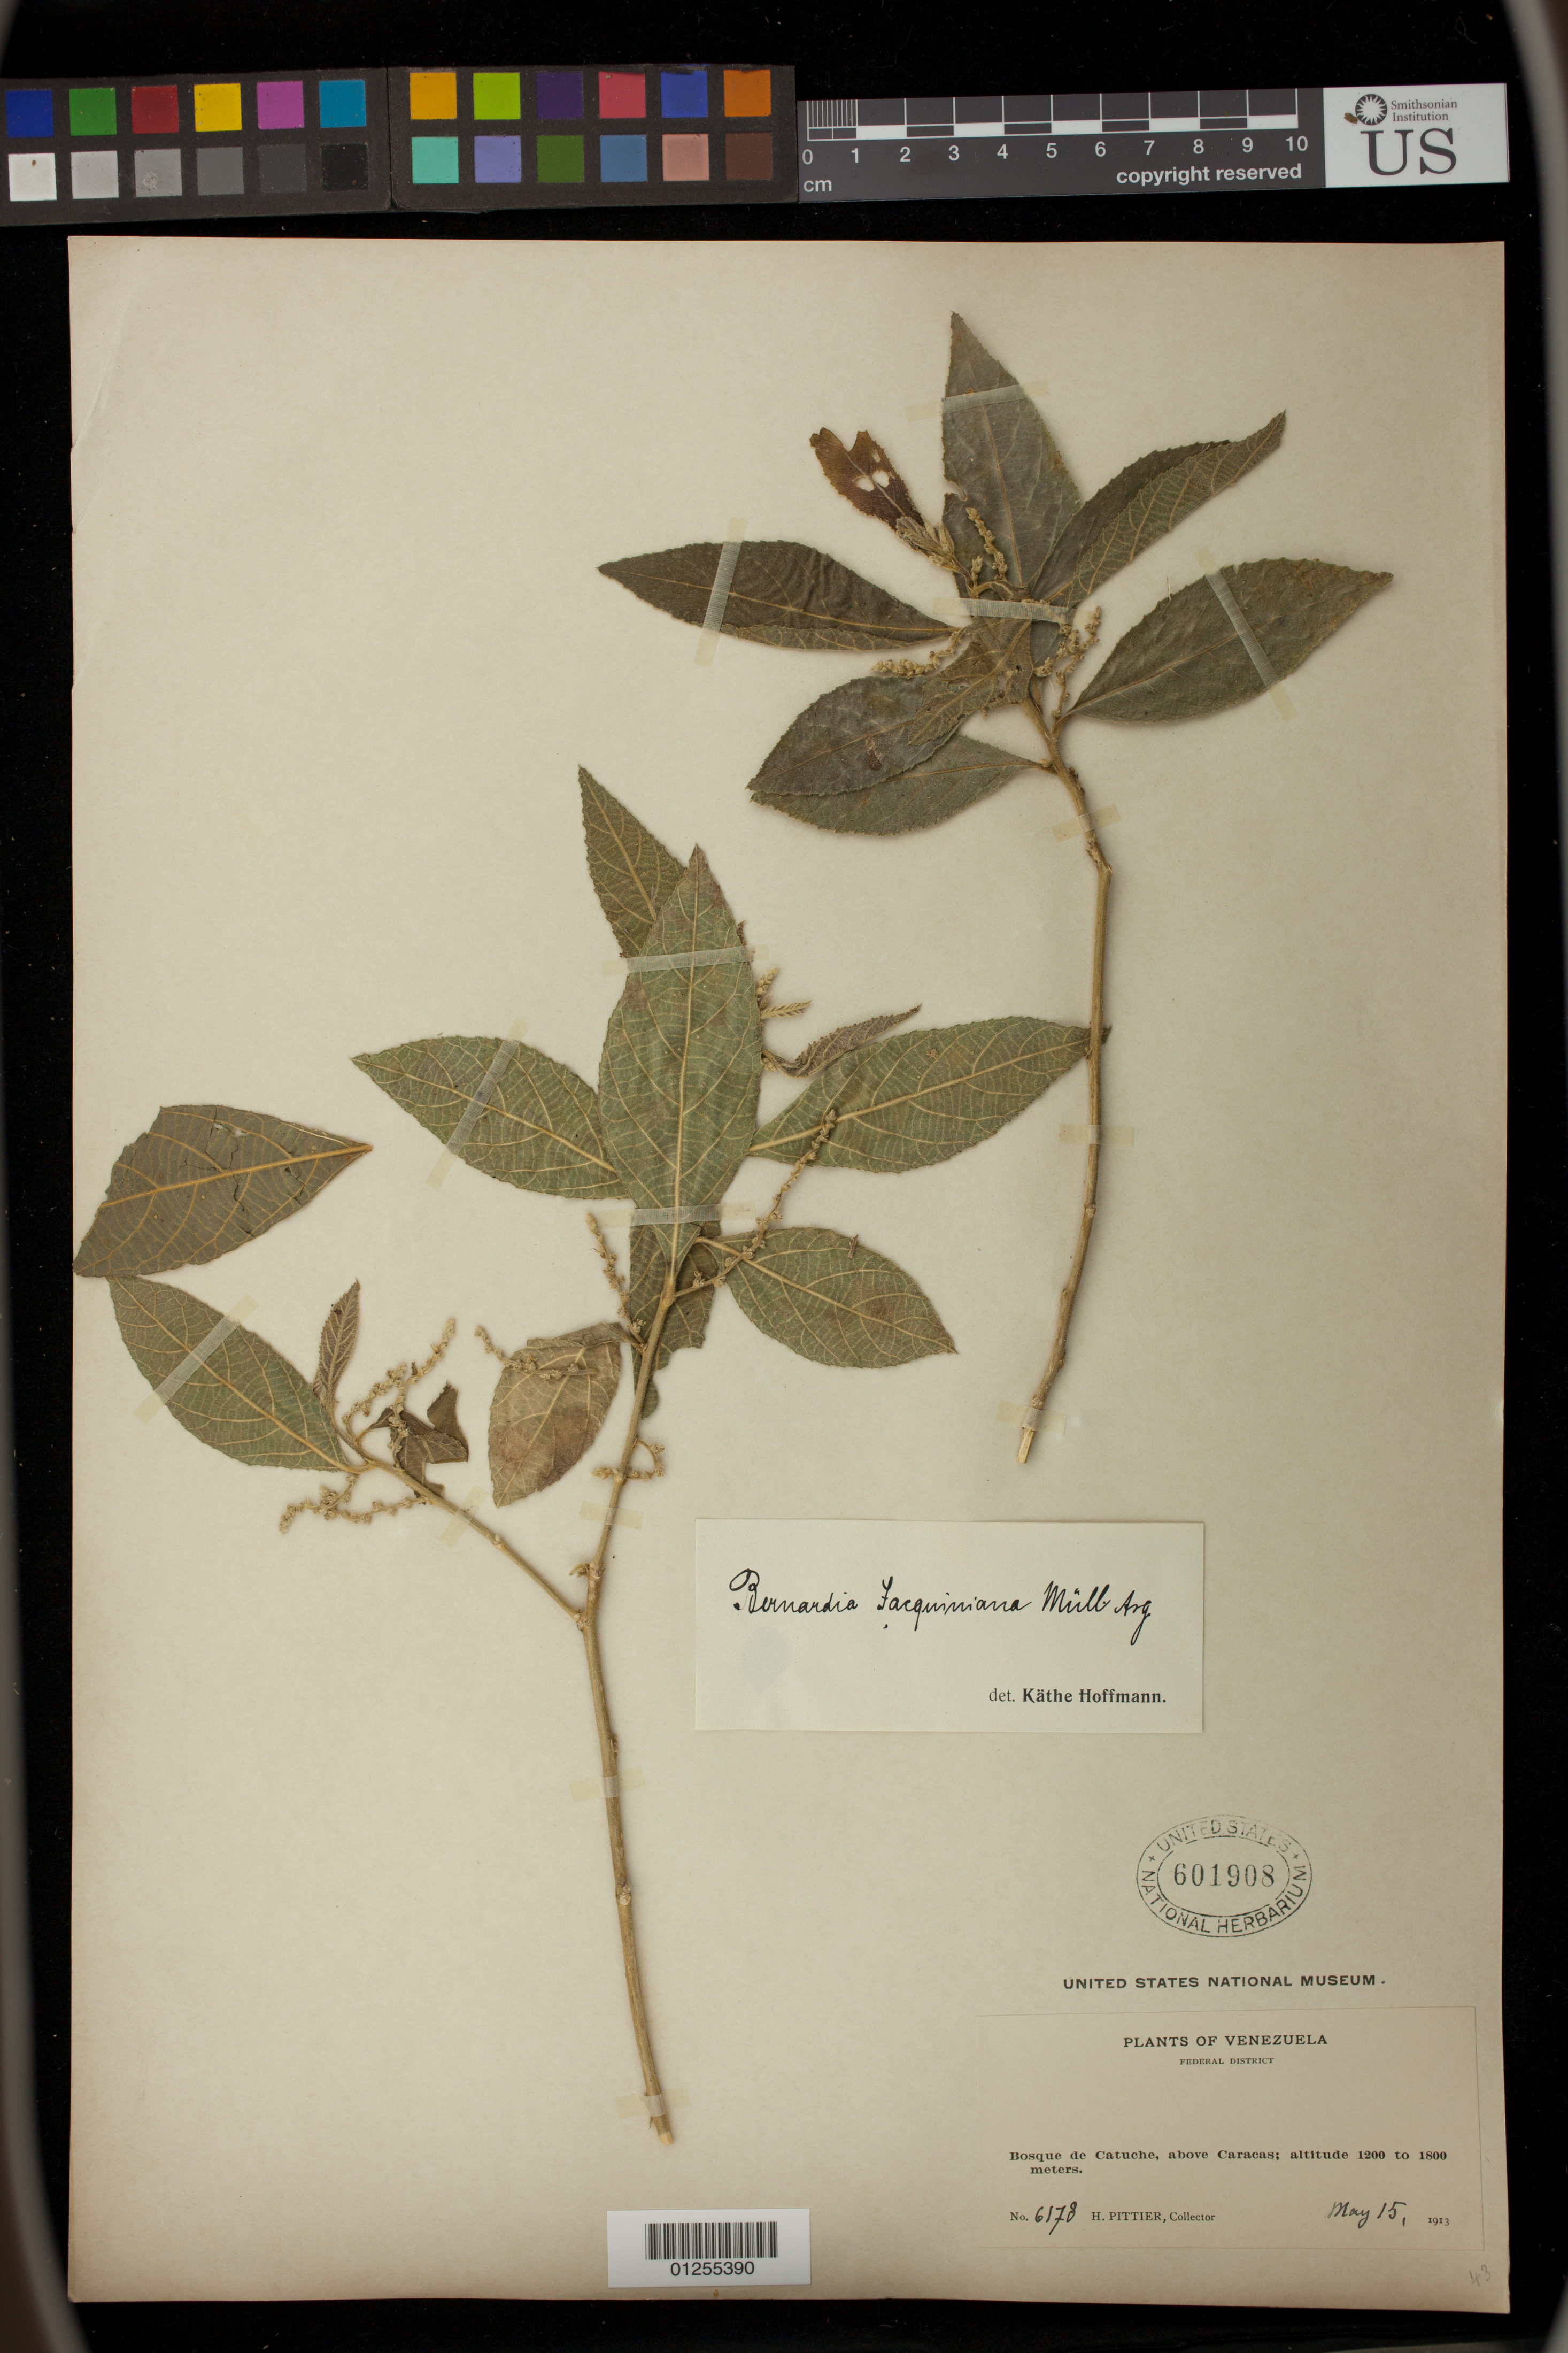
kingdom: Plantae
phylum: Tracheophyta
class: Magnoliopsida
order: Malpighiales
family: Euphorbiaceae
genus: Bernardia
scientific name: Bernardia jacquiniana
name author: Müll. Arg.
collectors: H. F. Pittier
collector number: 6178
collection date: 1913-05-15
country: Venezuela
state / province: Distrito Federal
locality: Bosque de Catuche, above Caracas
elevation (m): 1200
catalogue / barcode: US 601908